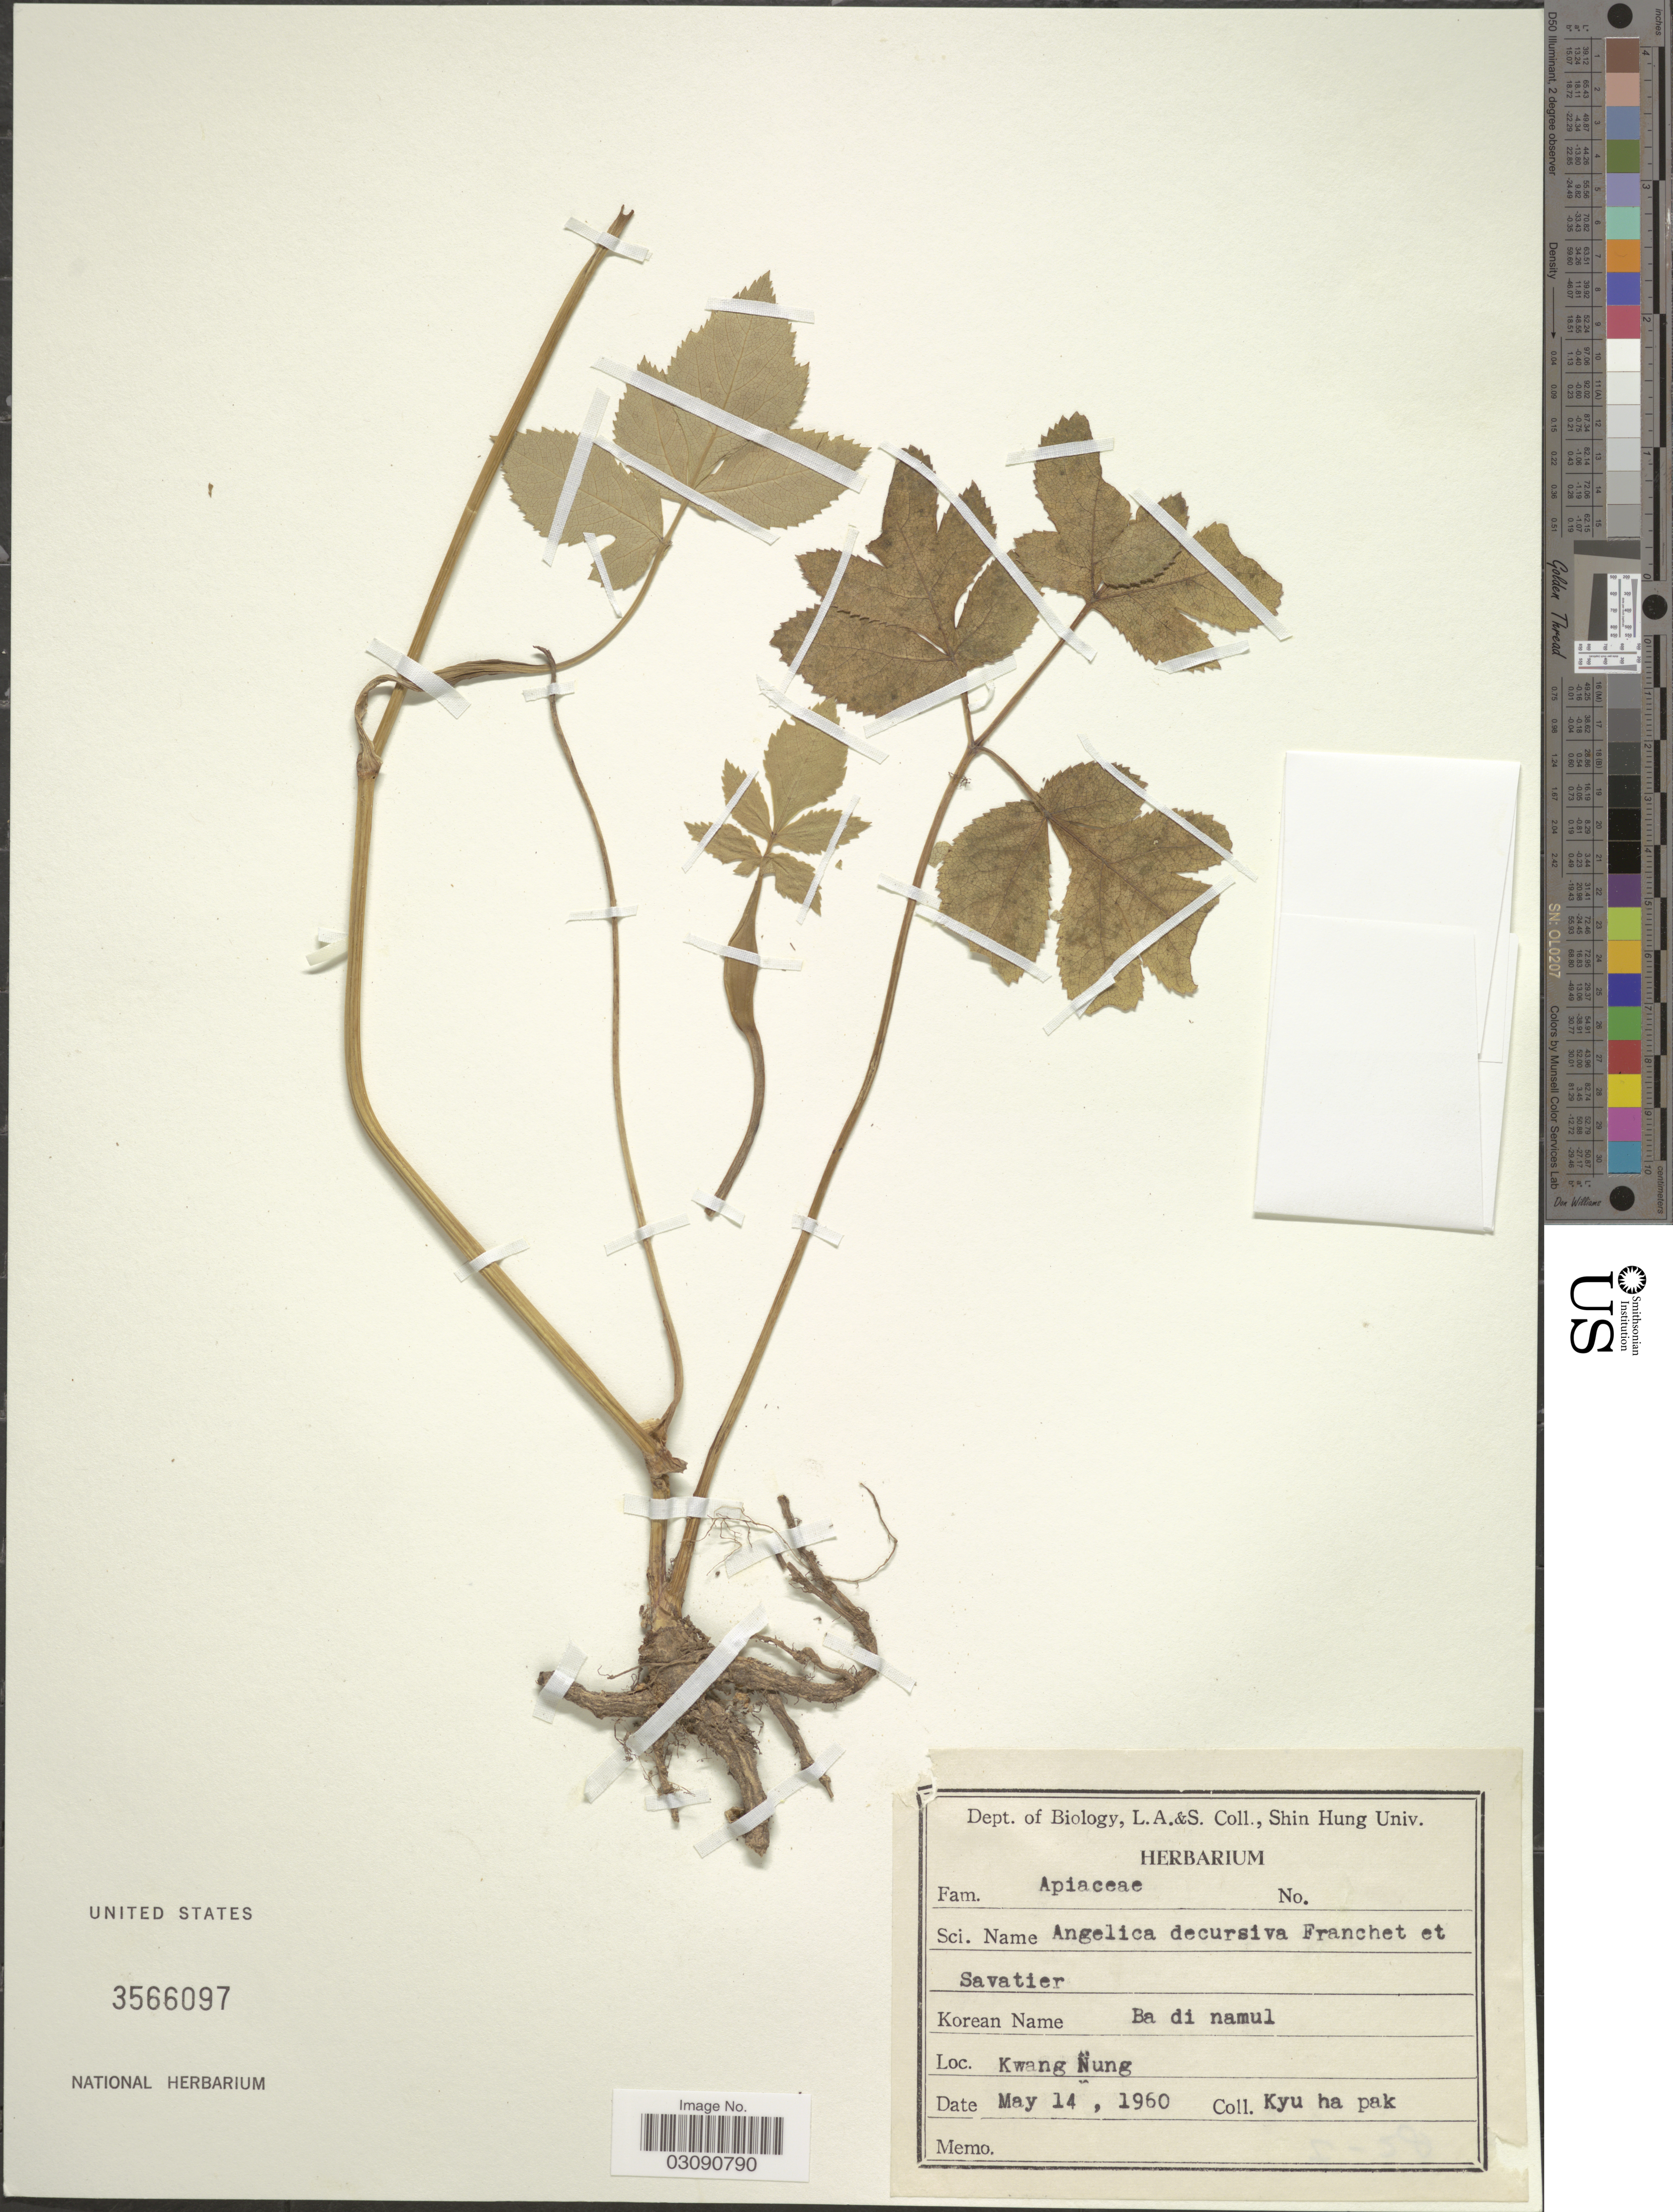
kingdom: Plantae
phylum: Tracheophyta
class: Magnoliopsida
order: Apiales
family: Apiaceae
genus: Angelica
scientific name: Angelica decursiva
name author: (Miq.) Franch. & Sav.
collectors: K. Pak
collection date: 1960-05-14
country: South Korea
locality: Kwang Nung.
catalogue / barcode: US 3566097